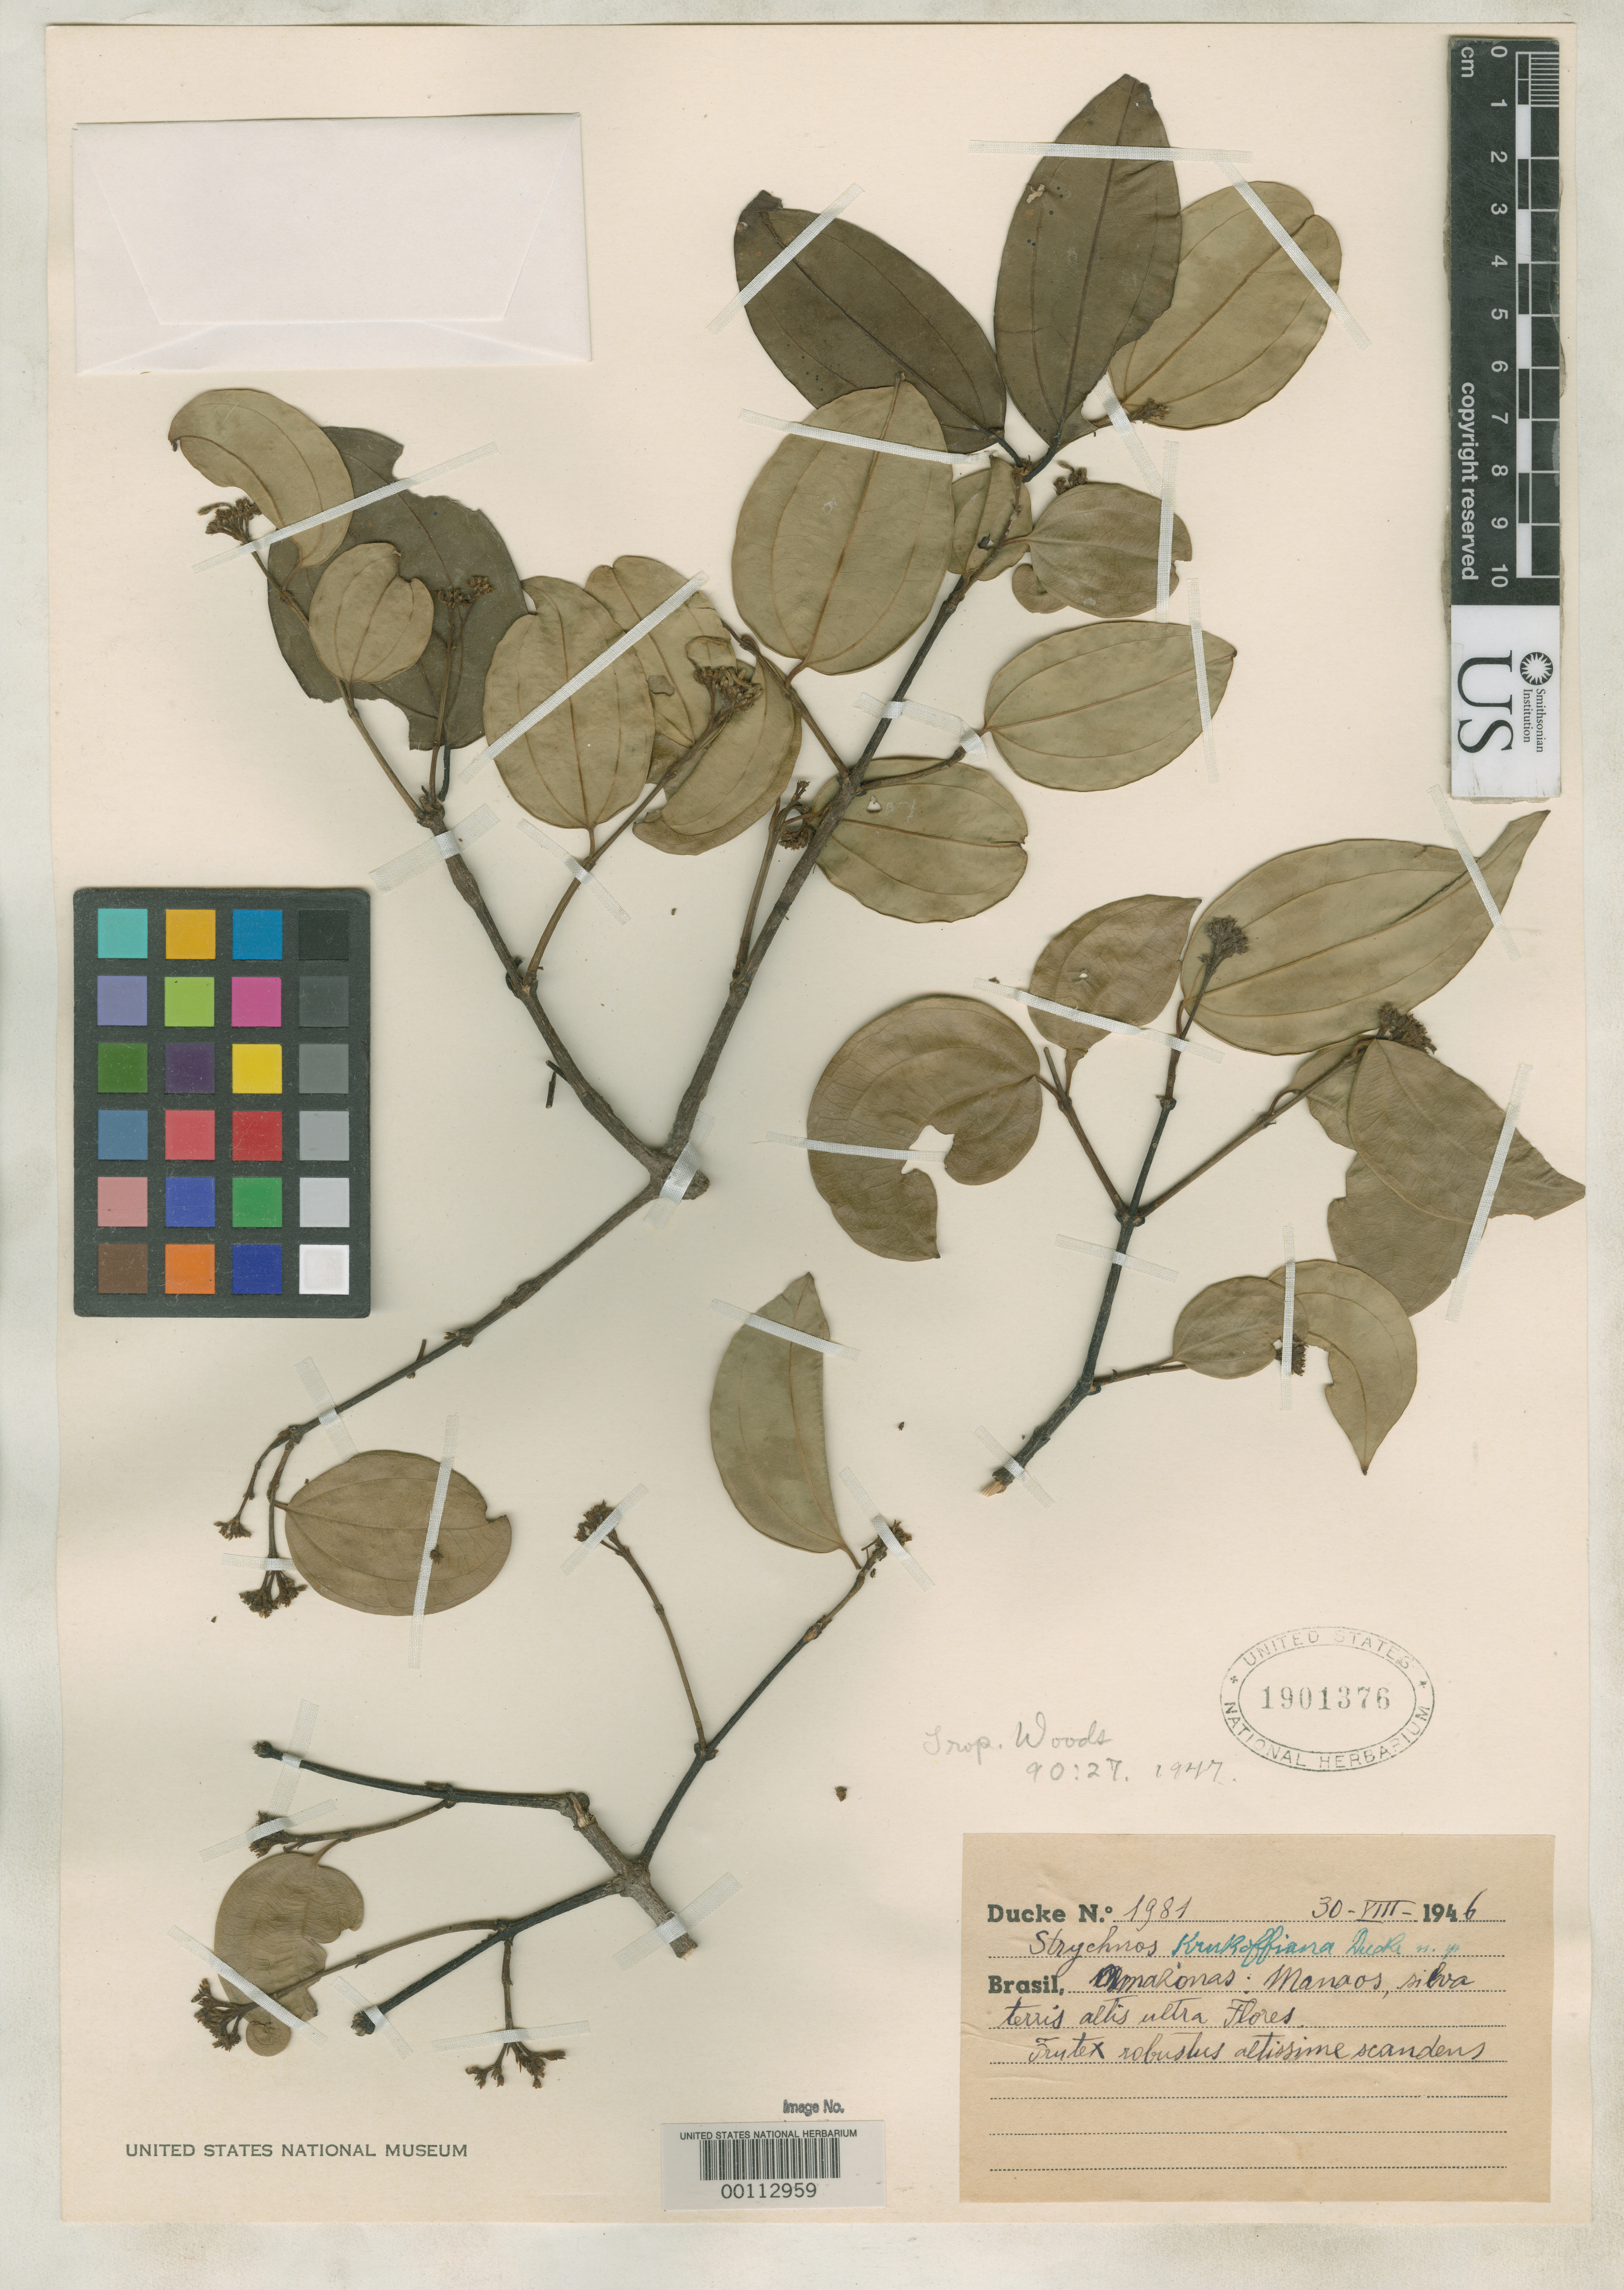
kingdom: Plantae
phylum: Tracheophyta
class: Magnoliopsida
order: Gentianales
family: Loganiaceae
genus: Strychnos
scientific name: Strychnos krukoffiana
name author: Ducke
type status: Isotype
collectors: A. Ducke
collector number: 1981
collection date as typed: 30 Aug 1946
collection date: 1946-08-30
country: Brazil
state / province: Amazonas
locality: Manaus.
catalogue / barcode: US 1901376